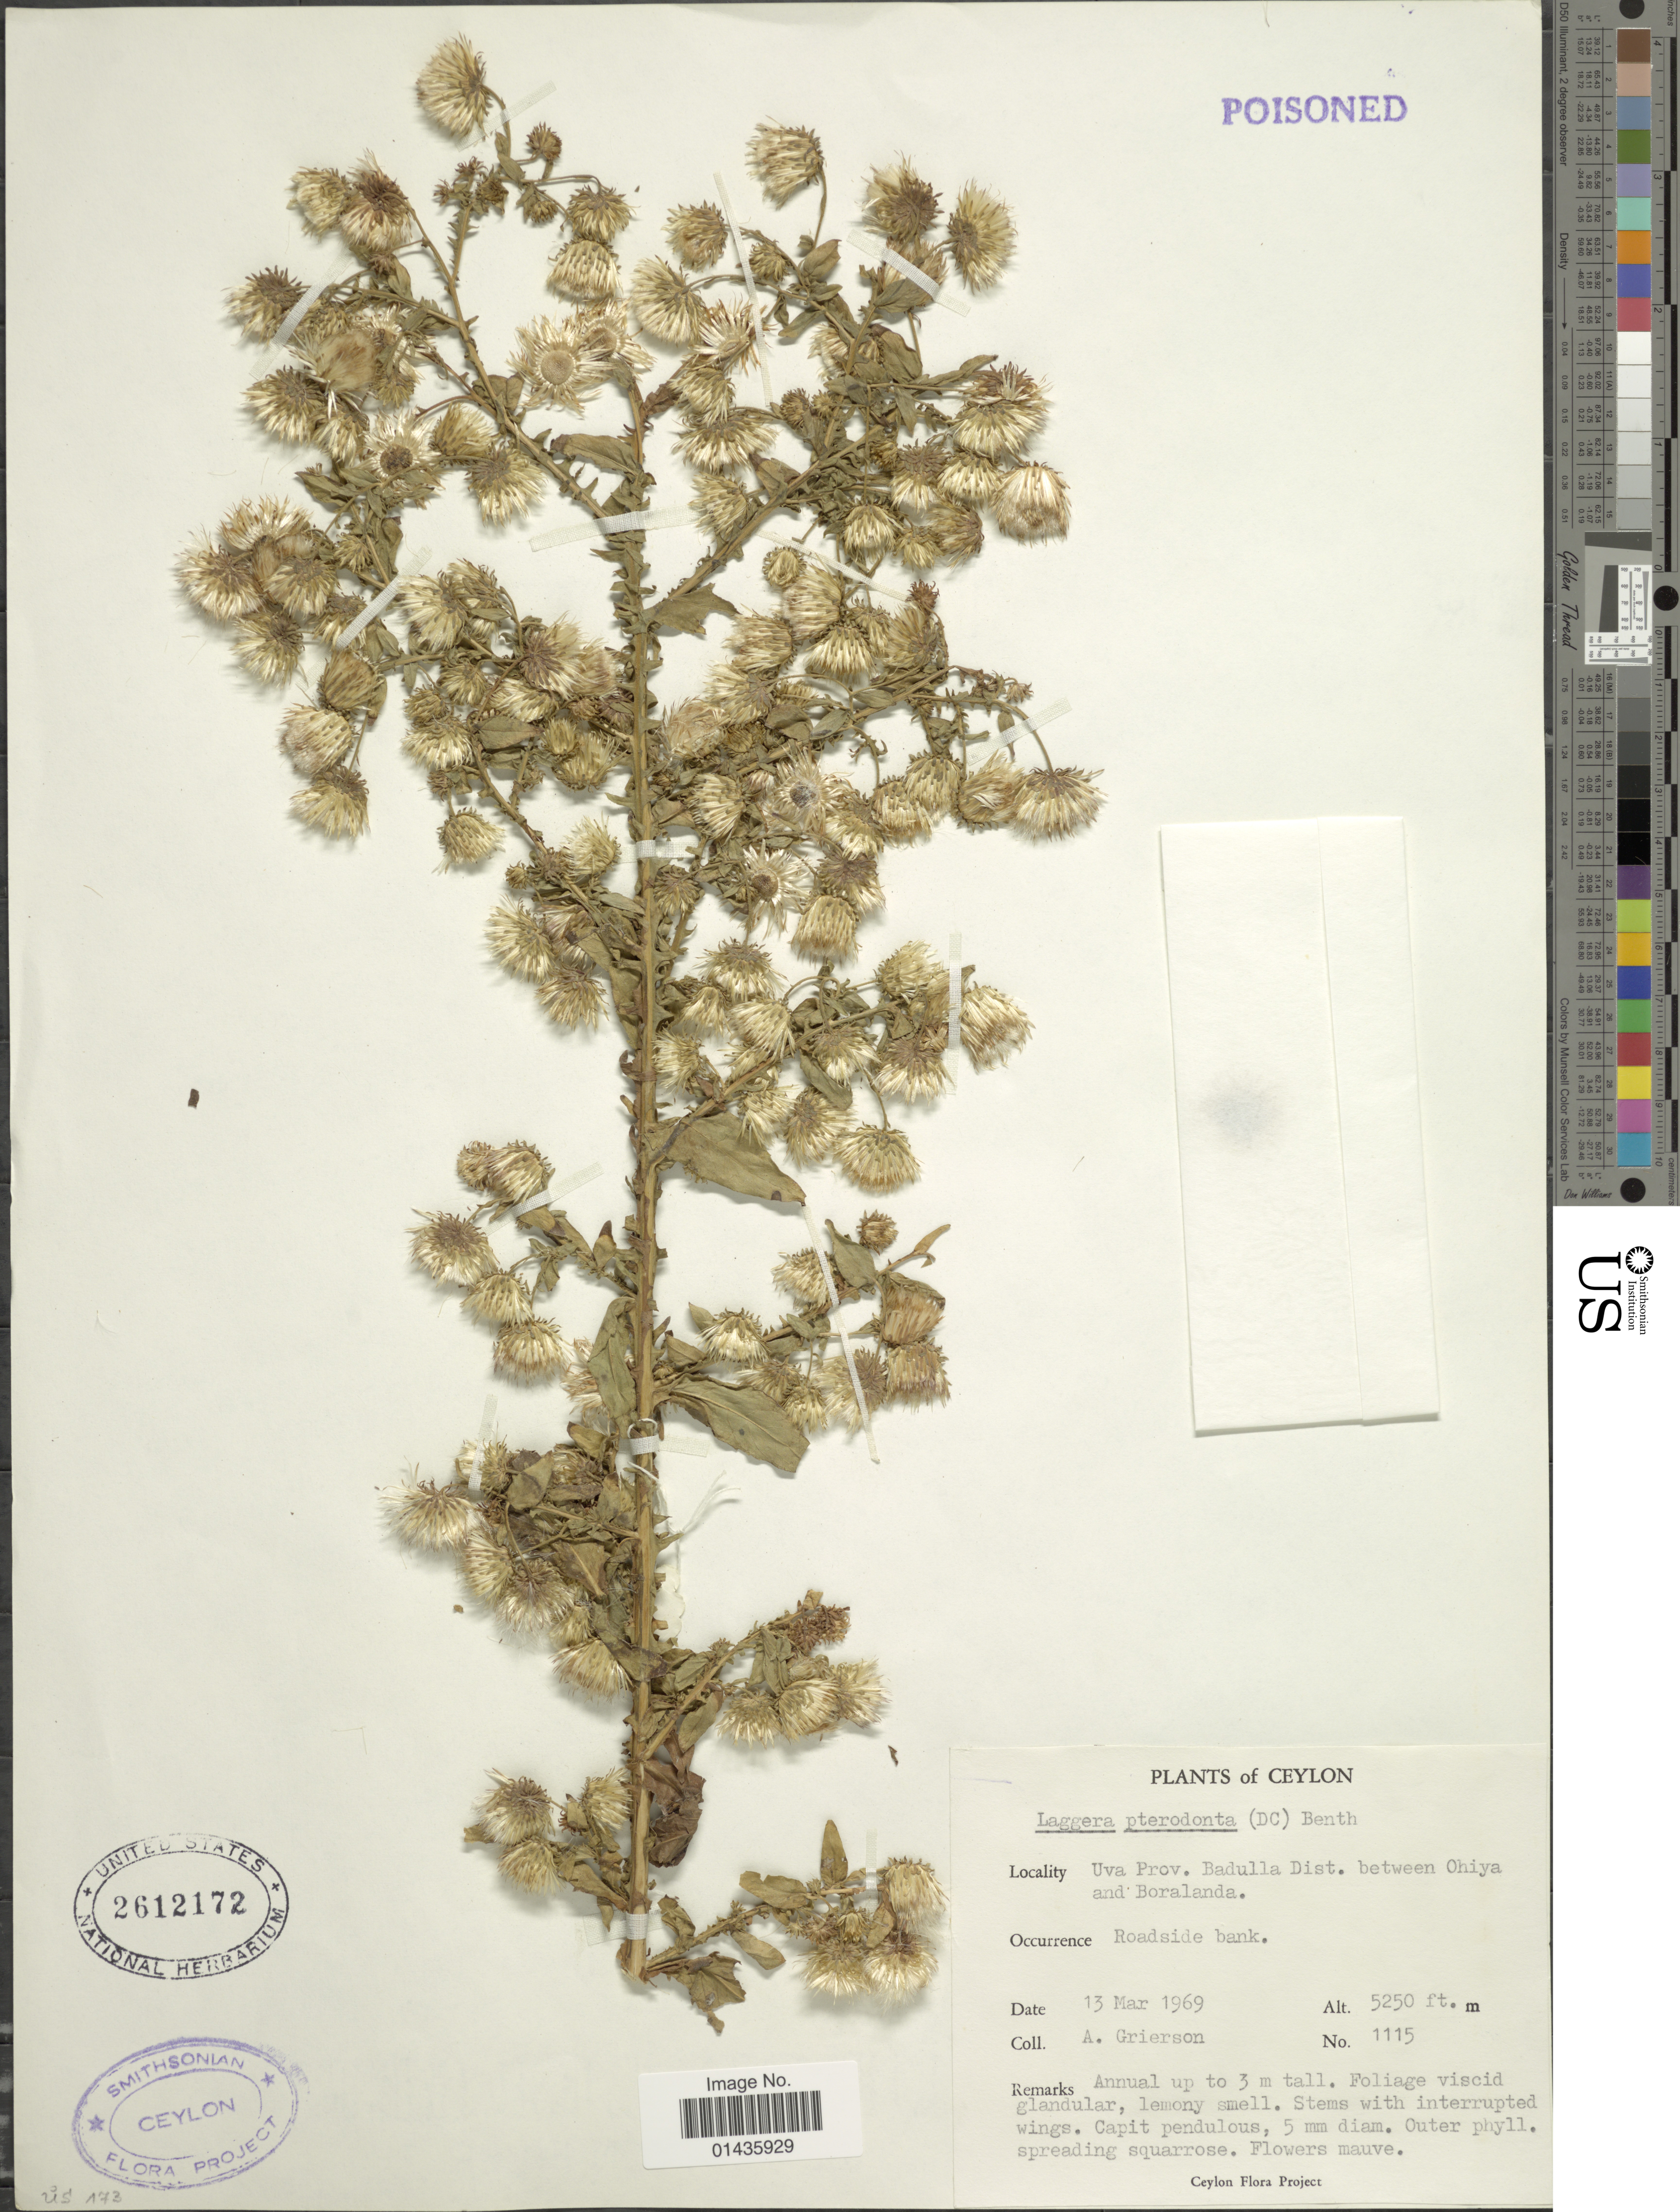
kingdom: Plantae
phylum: Tracheophyta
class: Magnoliopsida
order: Asterales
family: Asteraceae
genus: Laggera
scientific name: Laggera pterodonta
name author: (DC.) Sch. Bip. ex Oliv.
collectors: A. Grierson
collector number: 1115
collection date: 1969-03-13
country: Sri Lanka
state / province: Uva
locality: Badulla Dist. between Ohiya and Boralanda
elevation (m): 1600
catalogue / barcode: US 2612172